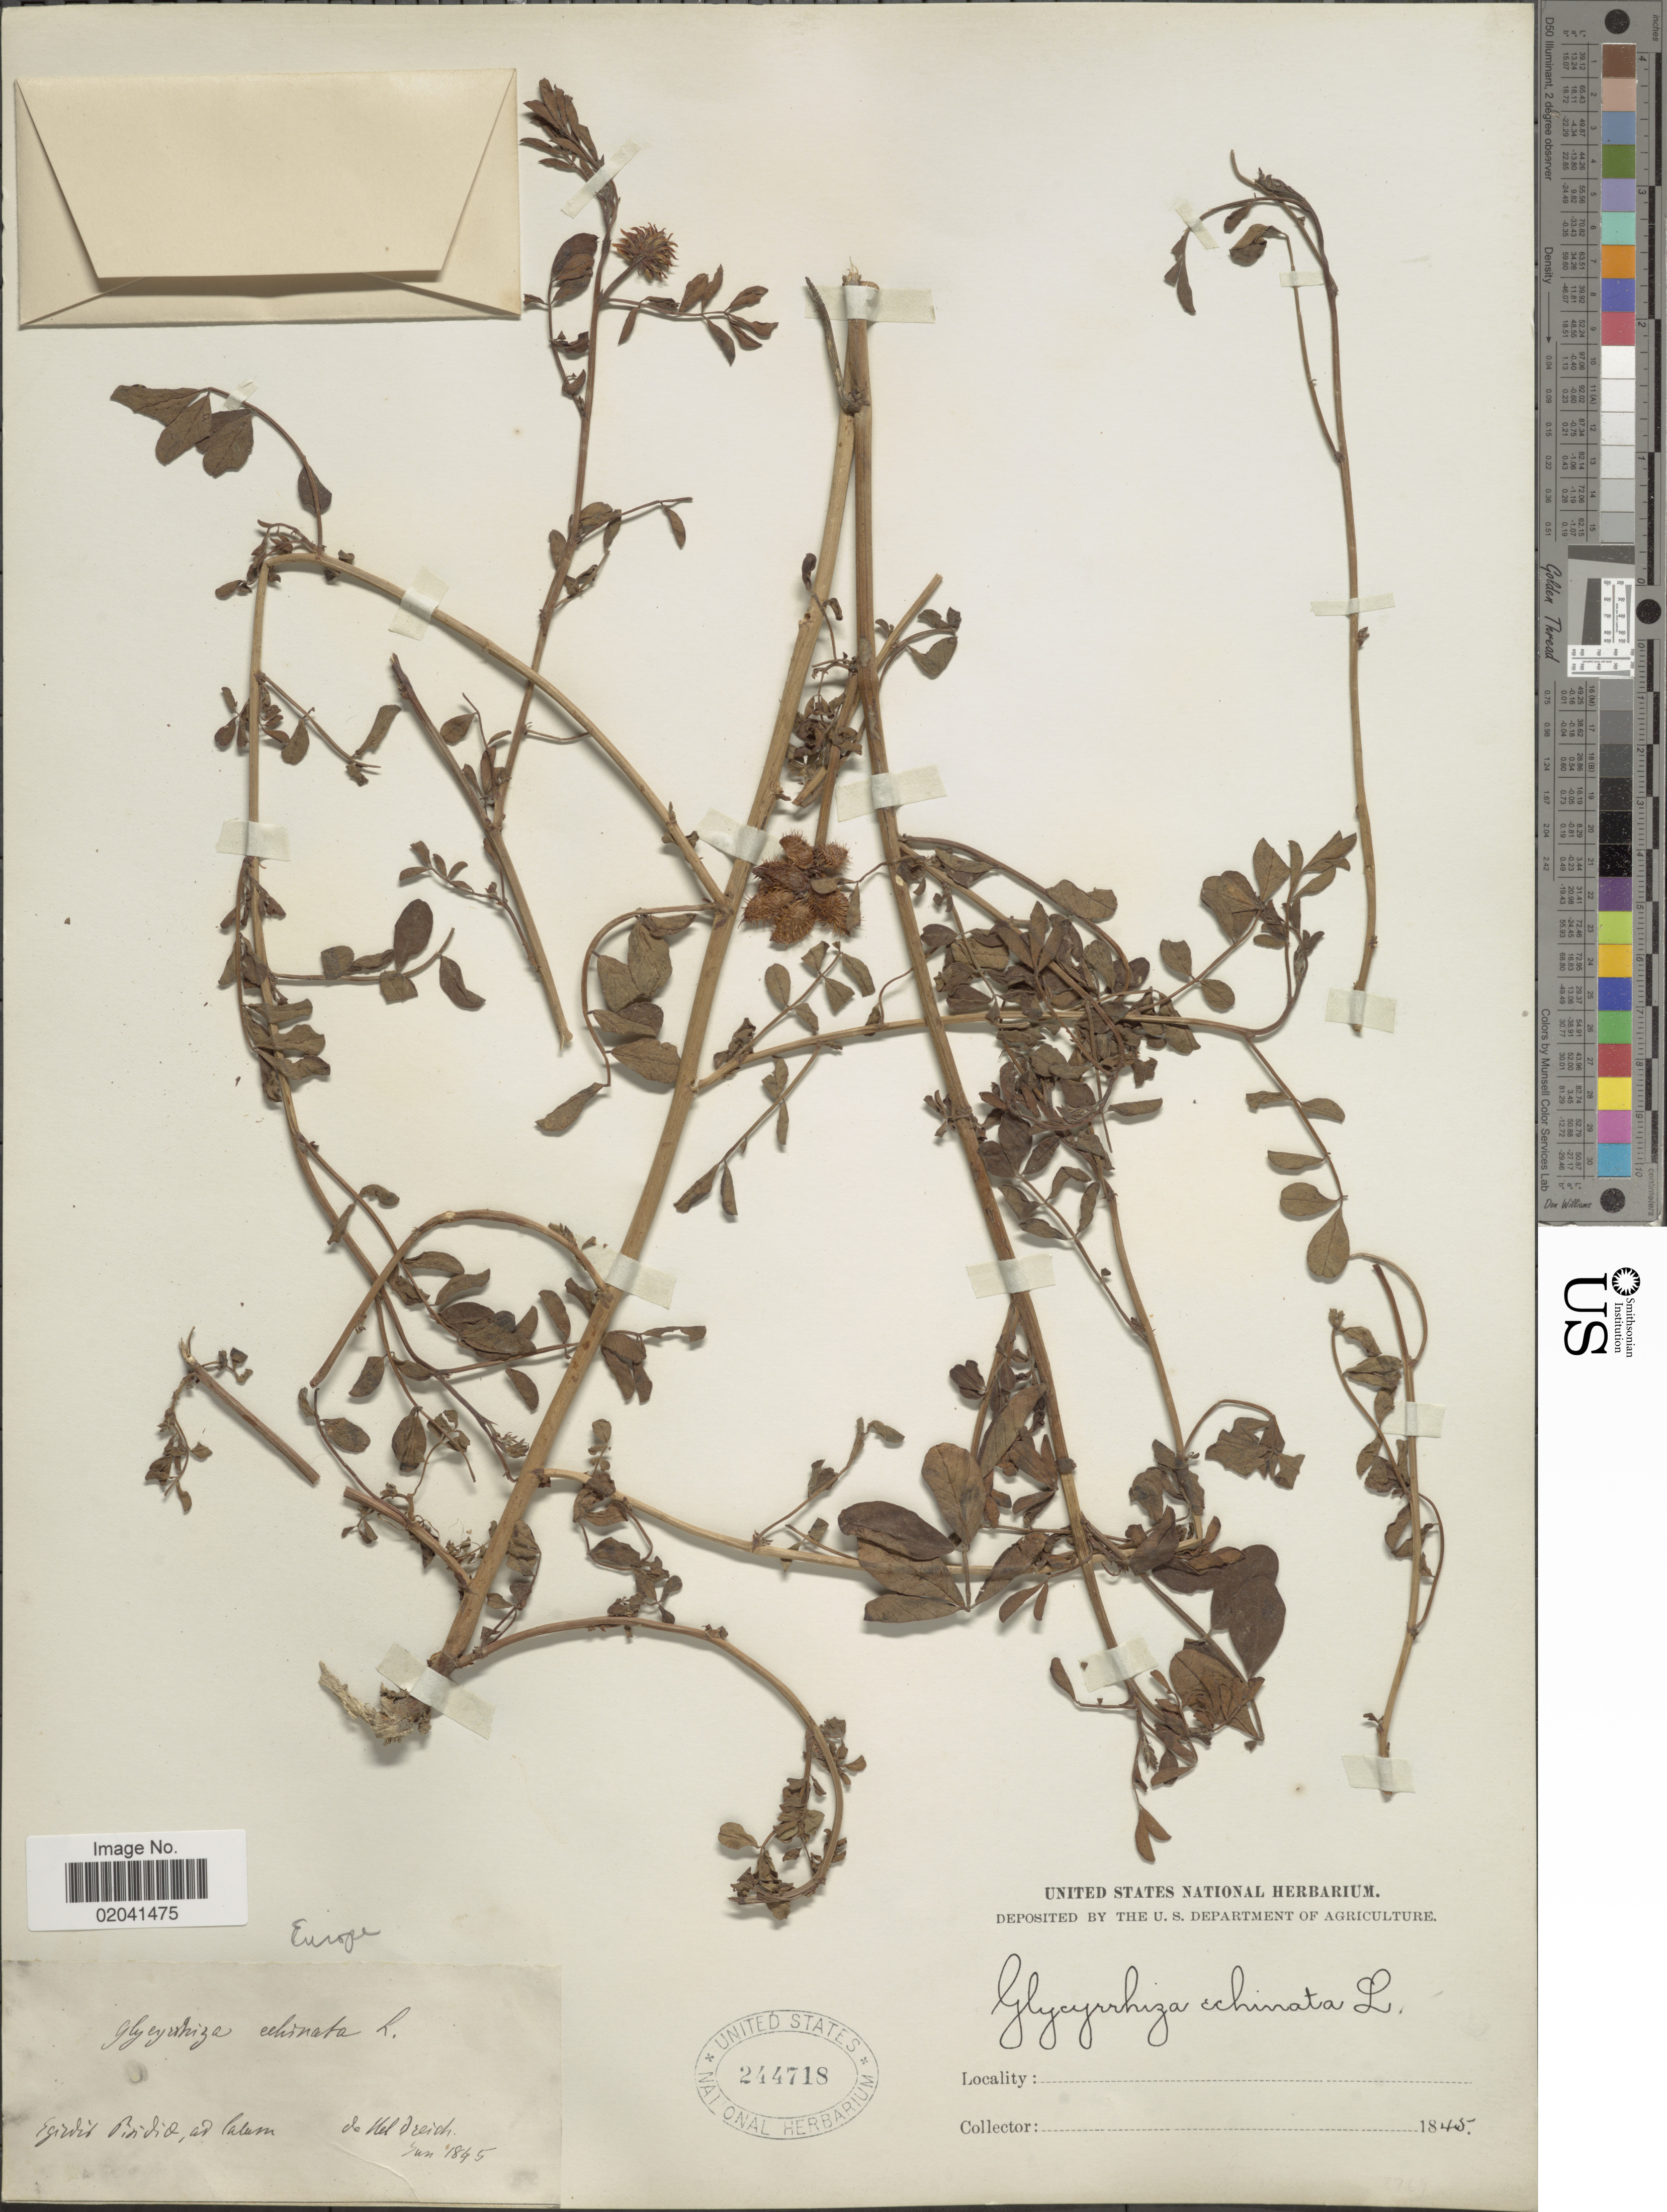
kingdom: Plantae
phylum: Tracheophyta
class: Magnoliopsida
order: Fabales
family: Fabaceae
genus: Glycyrrhiza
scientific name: Glycyrrhiza echinata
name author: L.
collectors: -. De Heldreich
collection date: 1845-06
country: Turkey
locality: Eğirdir Pindid, ad talum [interpreted]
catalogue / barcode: US 244718